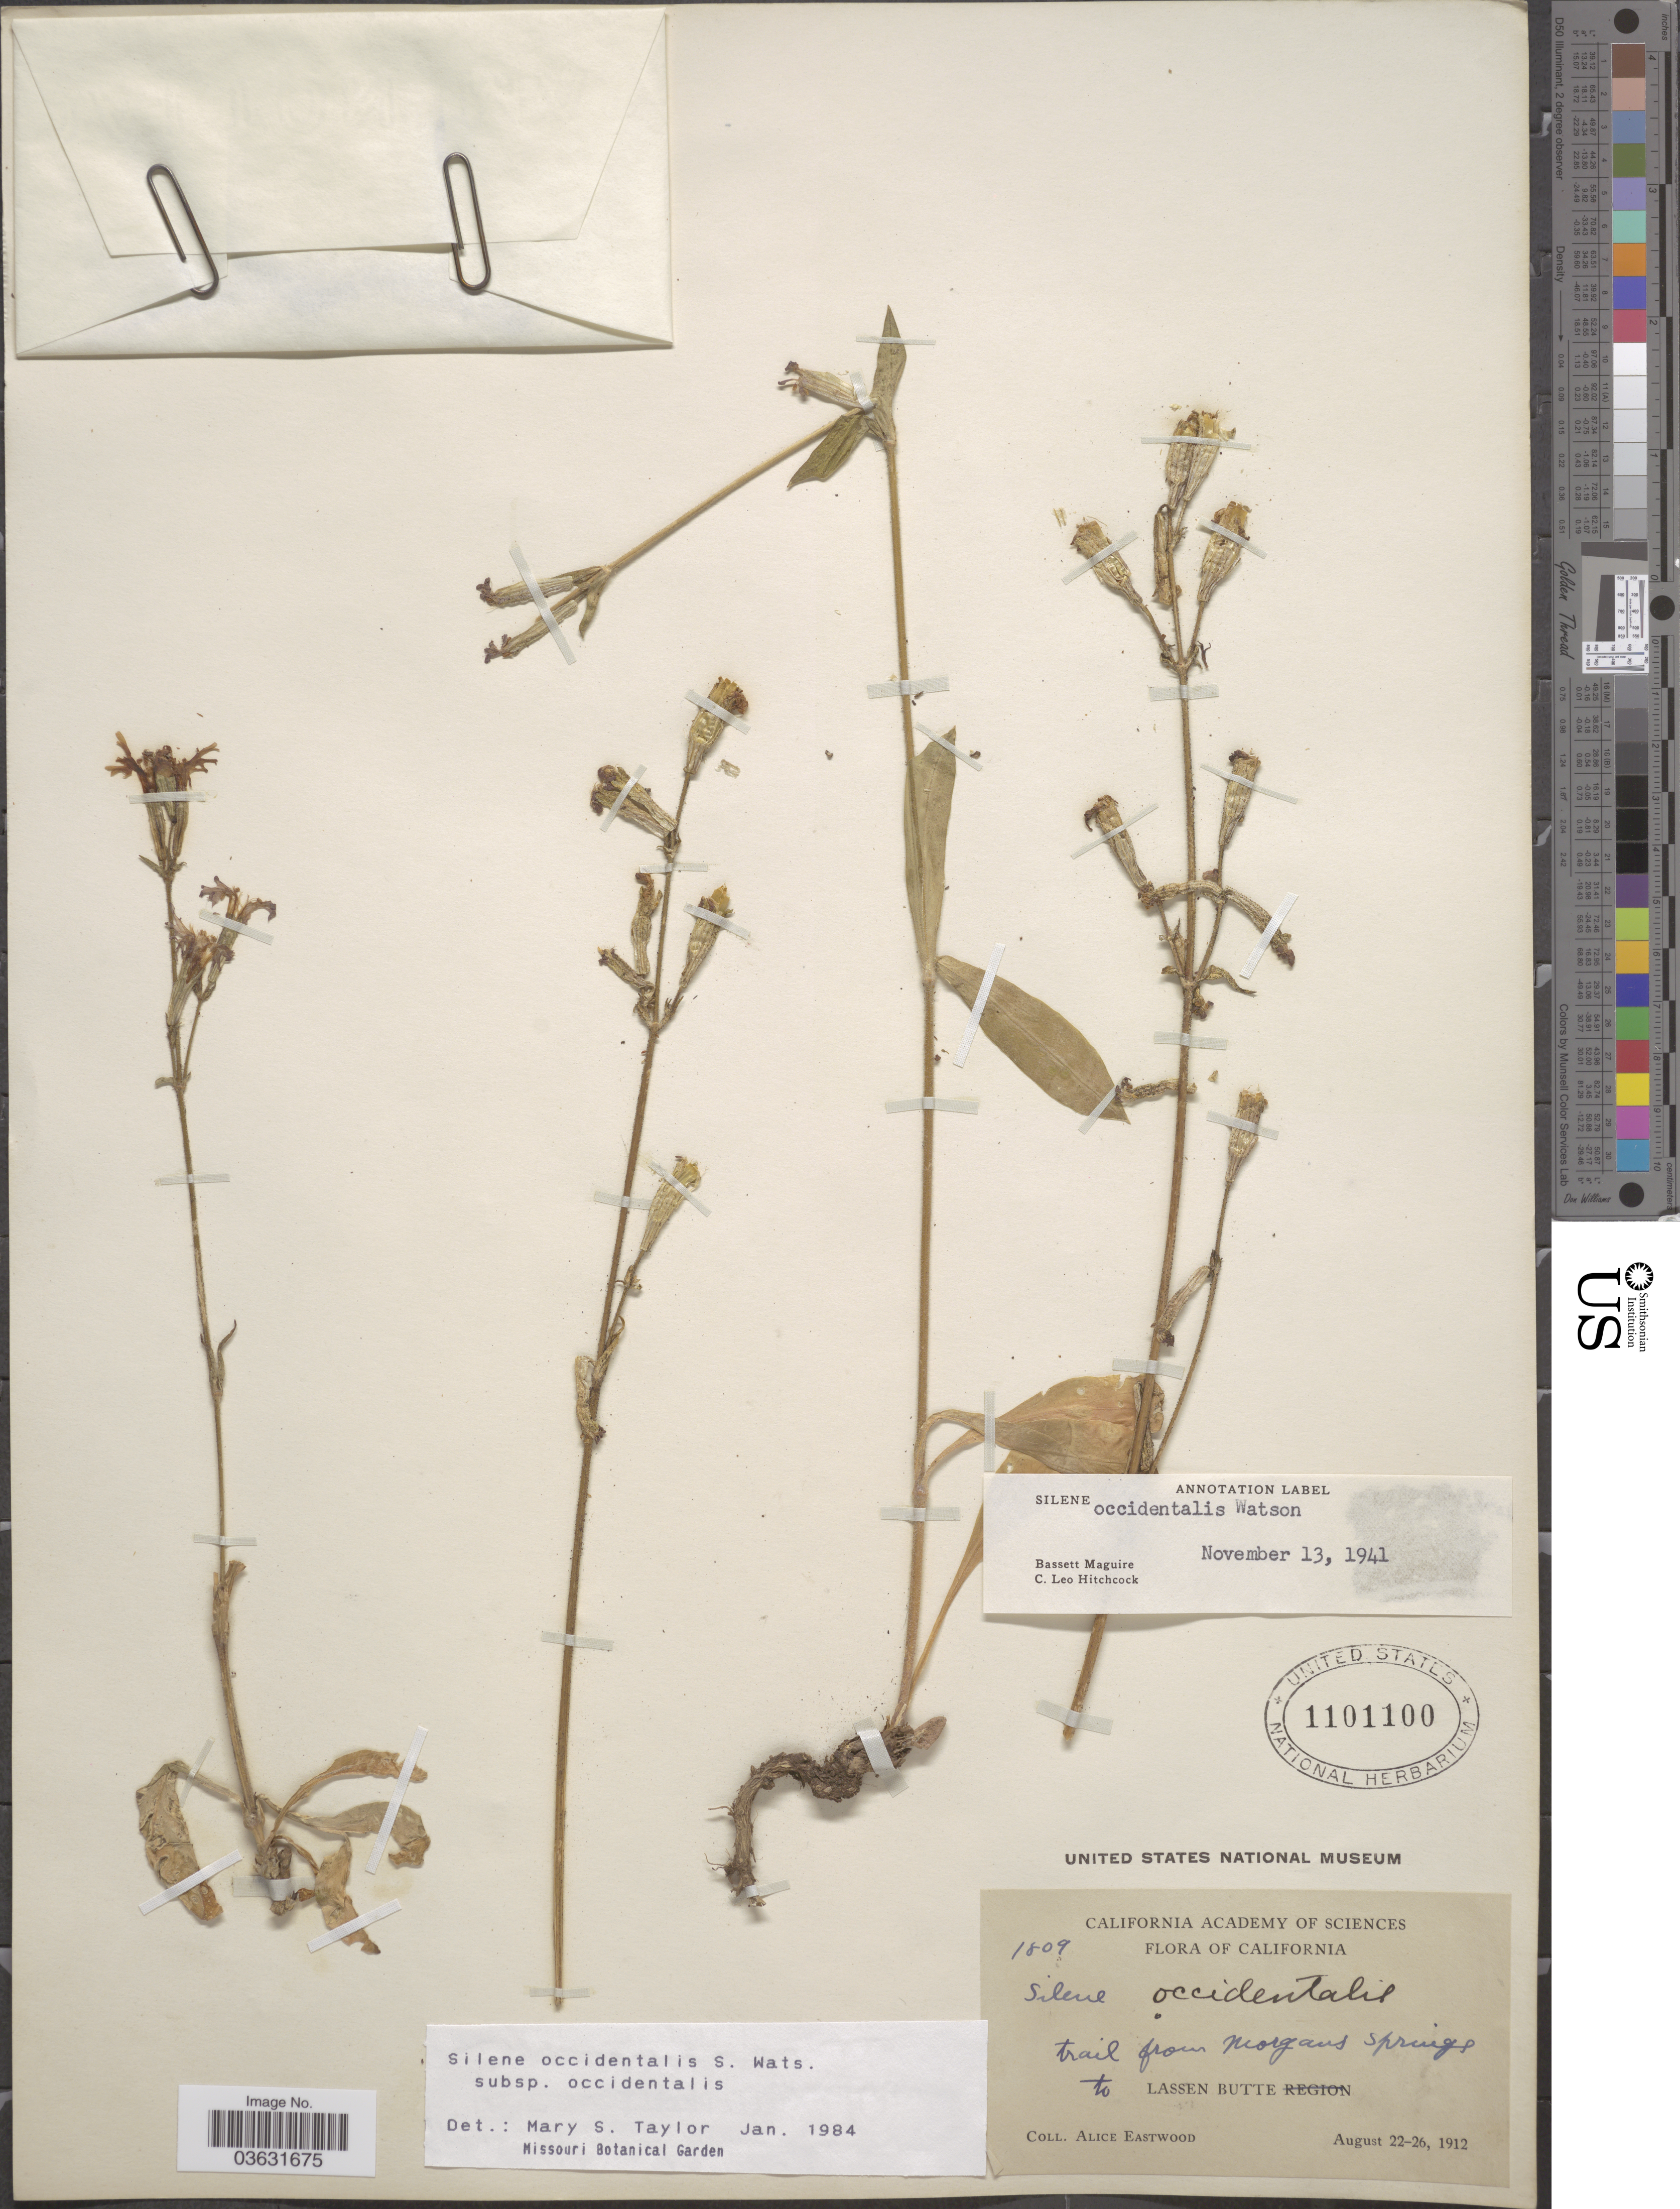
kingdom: Plantae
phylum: Tracheophyta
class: Magnoliopsida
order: Caryophyllales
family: Caryophyllaceae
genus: Silene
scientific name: Silene occidentalis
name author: S. Watson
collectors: A. Eastwood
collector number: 1809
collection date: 1912-08-22/1912-08-26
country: United States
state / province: California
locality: Trail from Morgans Springs to Lassen Butte.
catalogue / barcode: US 1101100